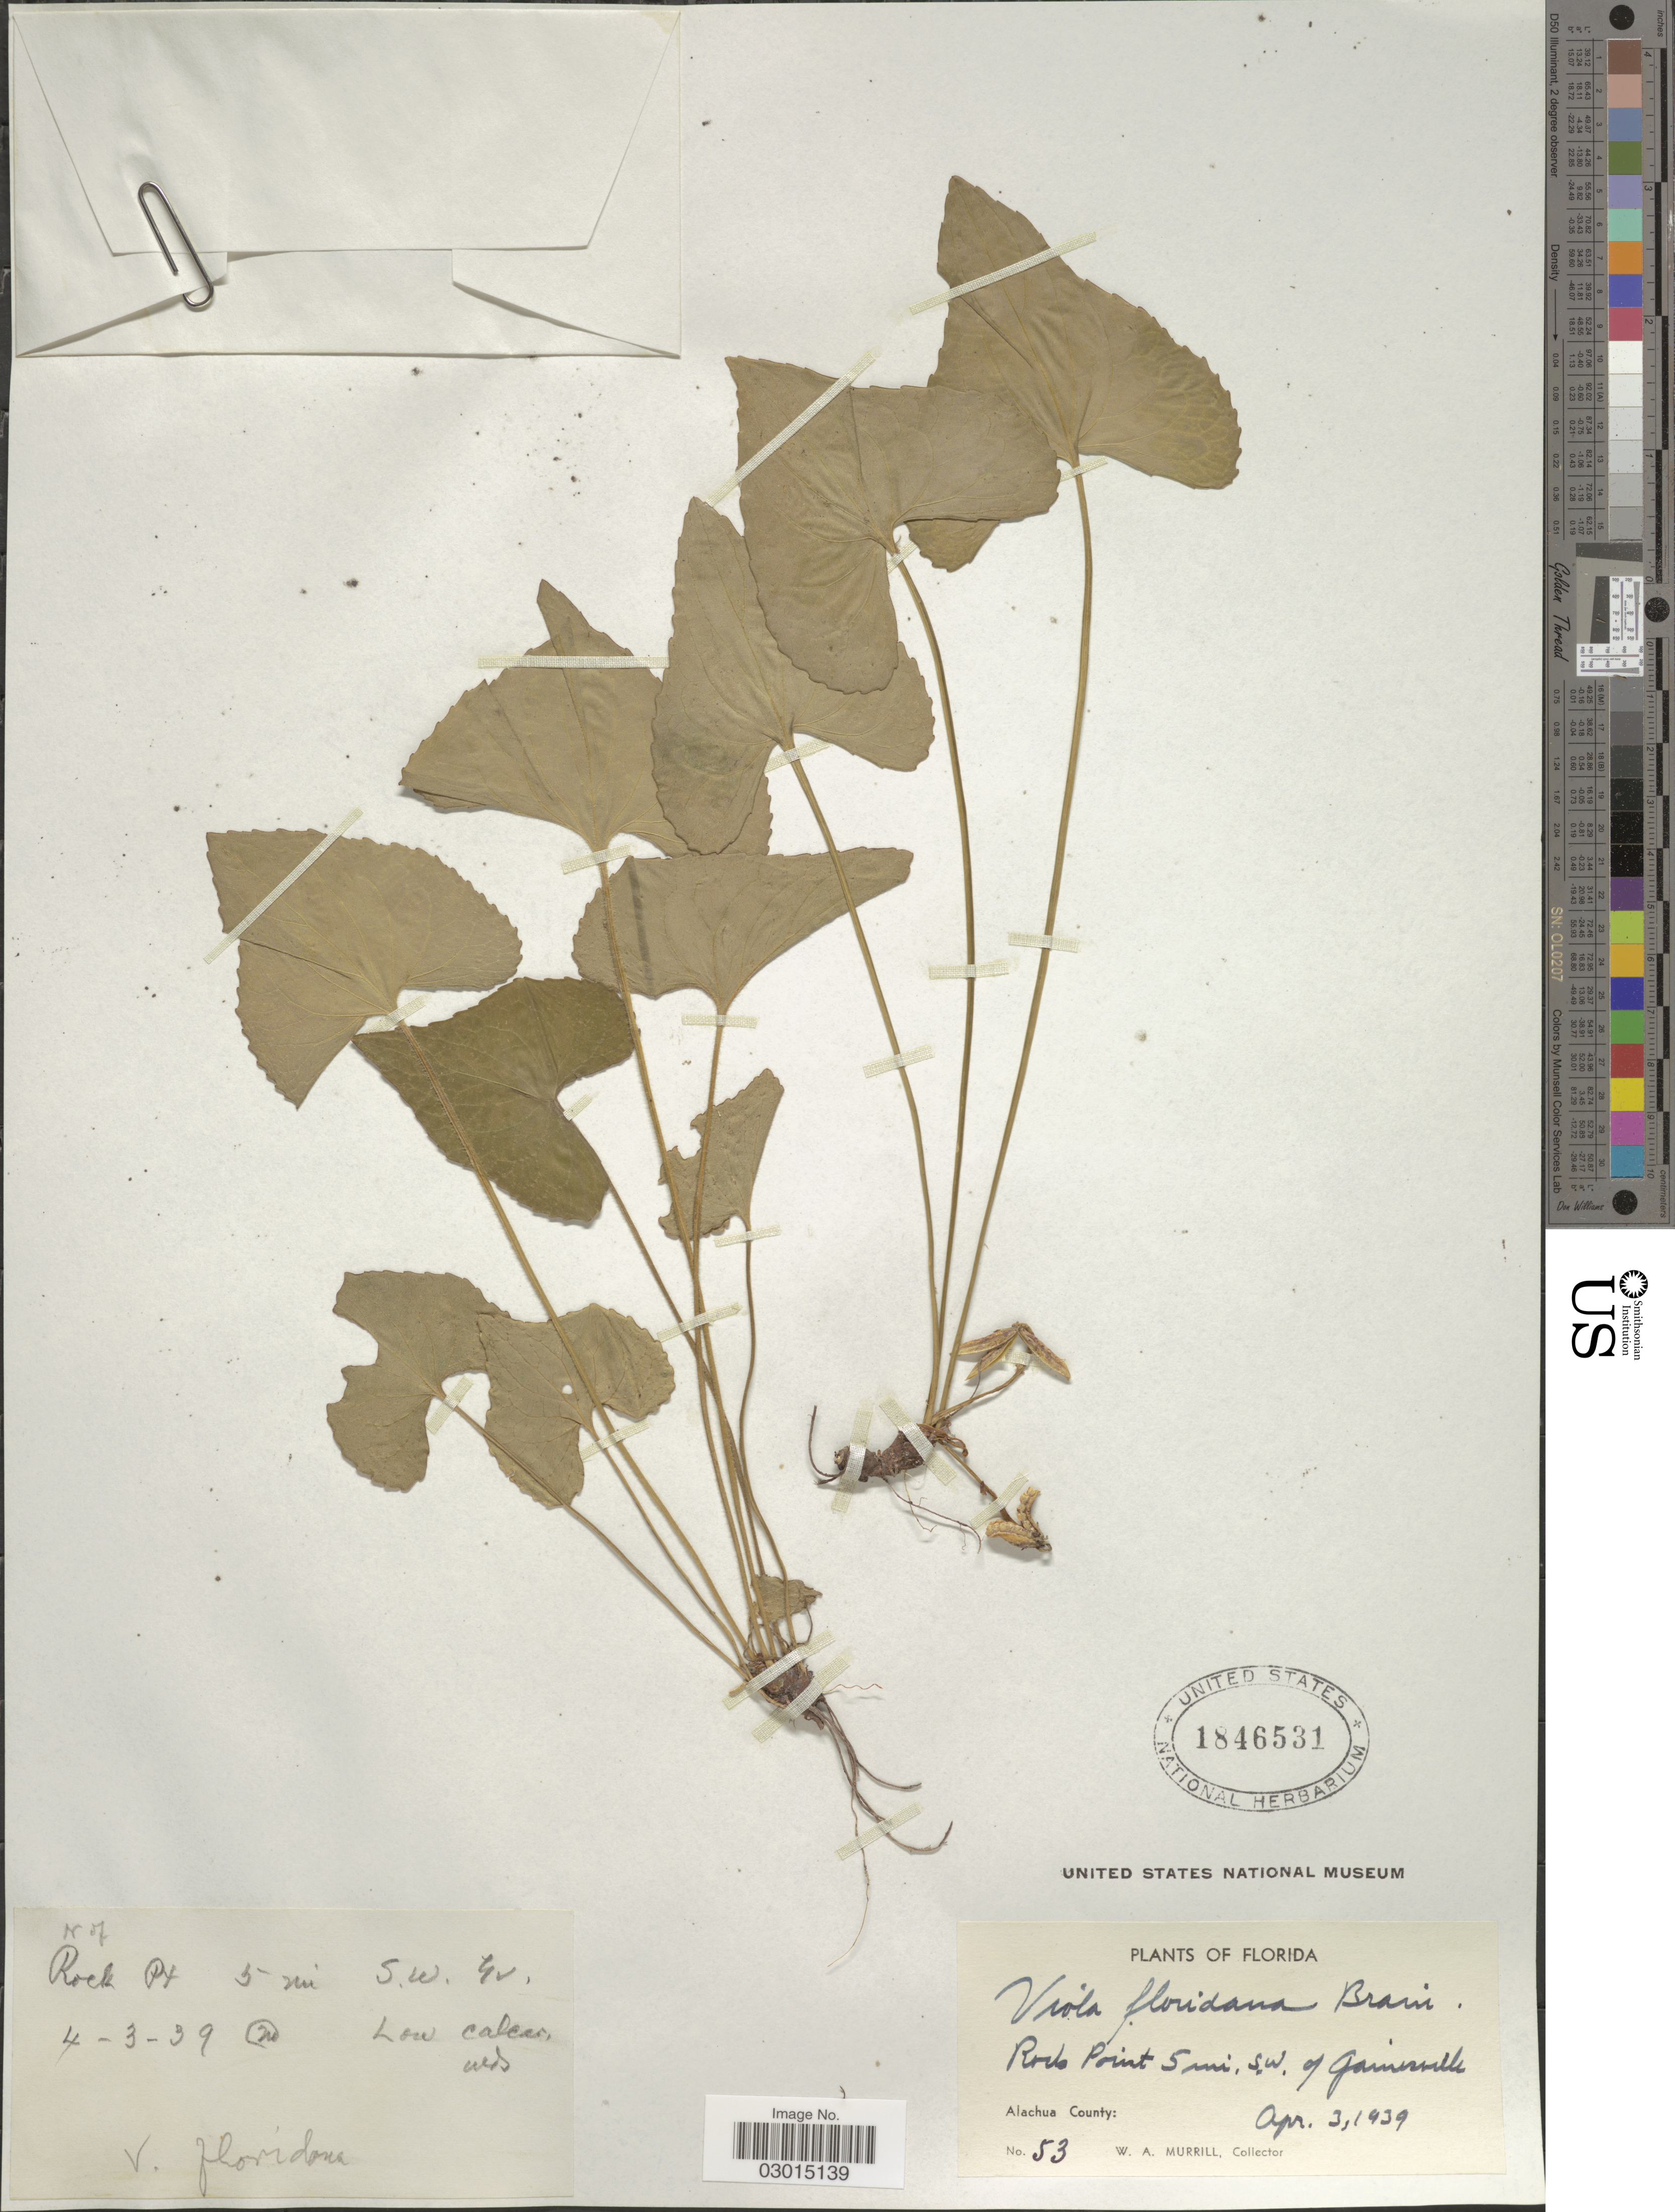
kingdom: Plantae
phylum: Tracheophyta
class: Magnoliopsida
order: Malpighiales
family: Violaceae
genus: Viola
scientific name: Viola floridana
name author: Brainerd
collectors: W. A. Murrill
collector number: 53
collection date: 1939-04-03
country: United States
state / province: Florida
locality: Rock Point 5 mi. S.W. of Gainesville. Alachua County.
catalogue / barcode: US 1846531